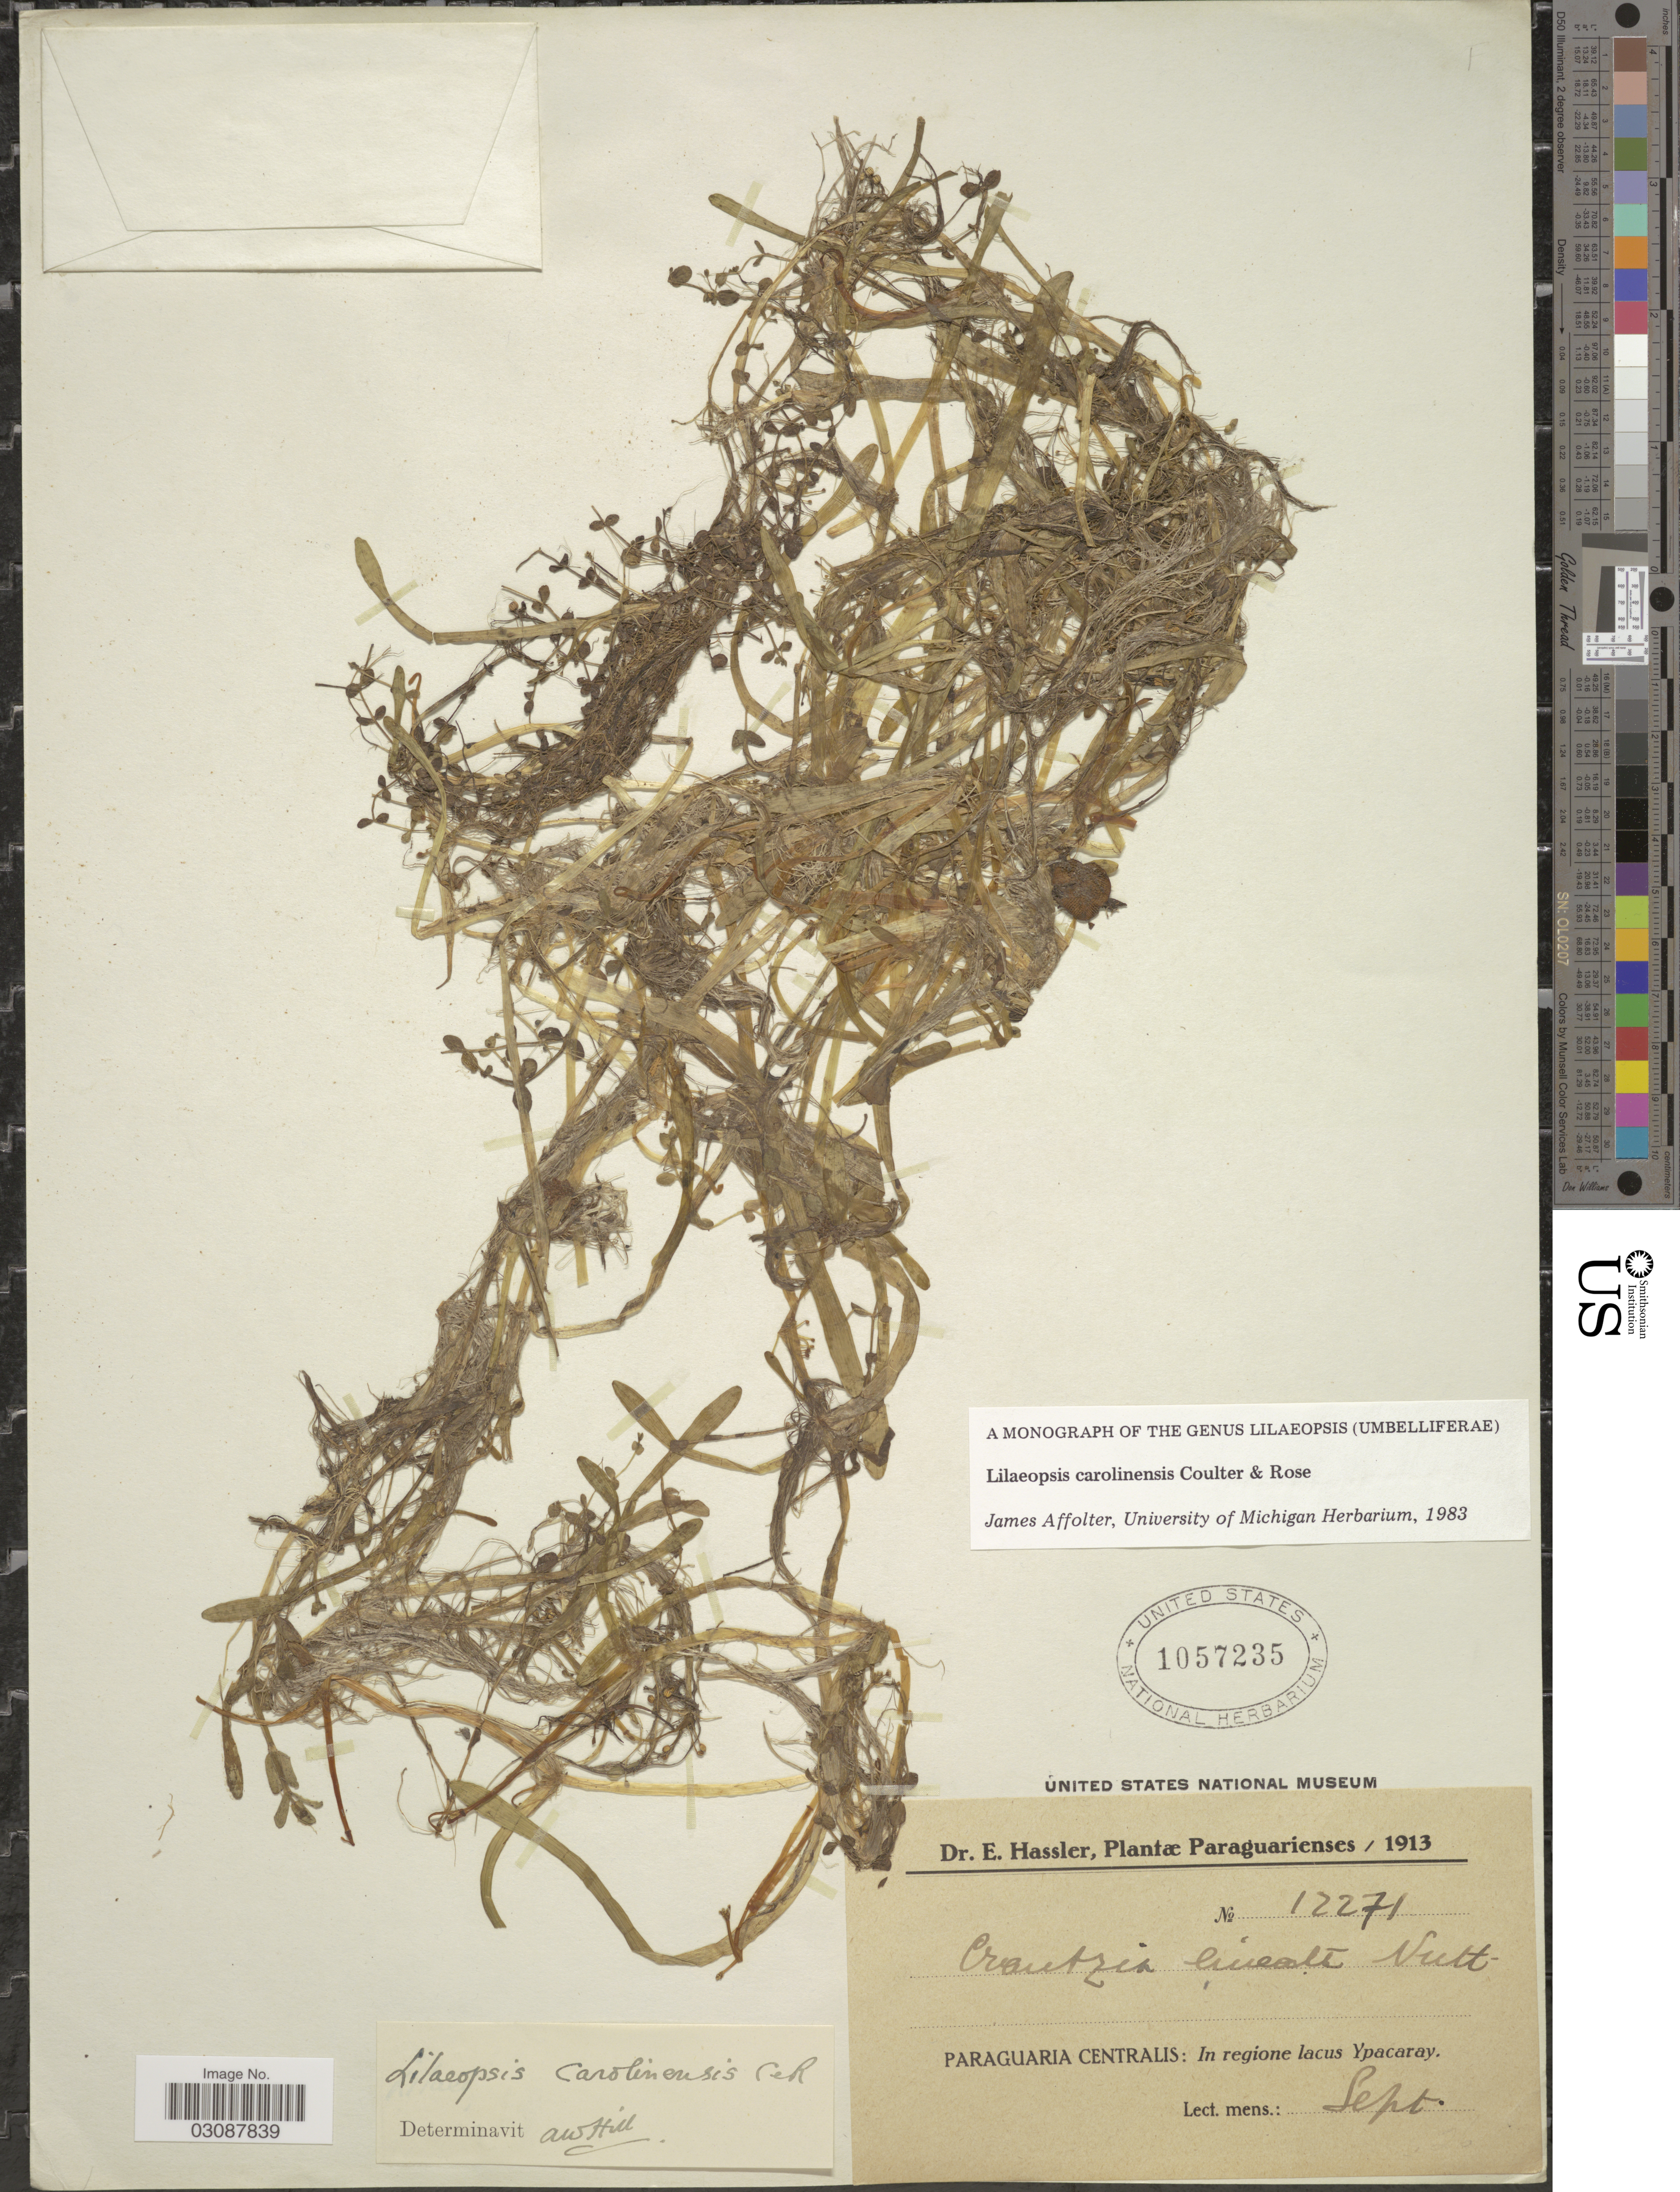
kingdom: Plantae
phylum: Tracheophyta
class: Magnoliopsida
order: Apiales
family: Apiaceae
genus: Lilaeopsis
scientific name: Lilaeopsis carolinensis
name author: J.M. Coult. & Rose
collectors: E. Hassler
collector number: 12271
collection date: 1913-09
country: Paraguay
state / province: Paraguari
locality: Paraguaria Centralis: In regione lacus Ypacaray.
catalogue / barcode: US 1057235